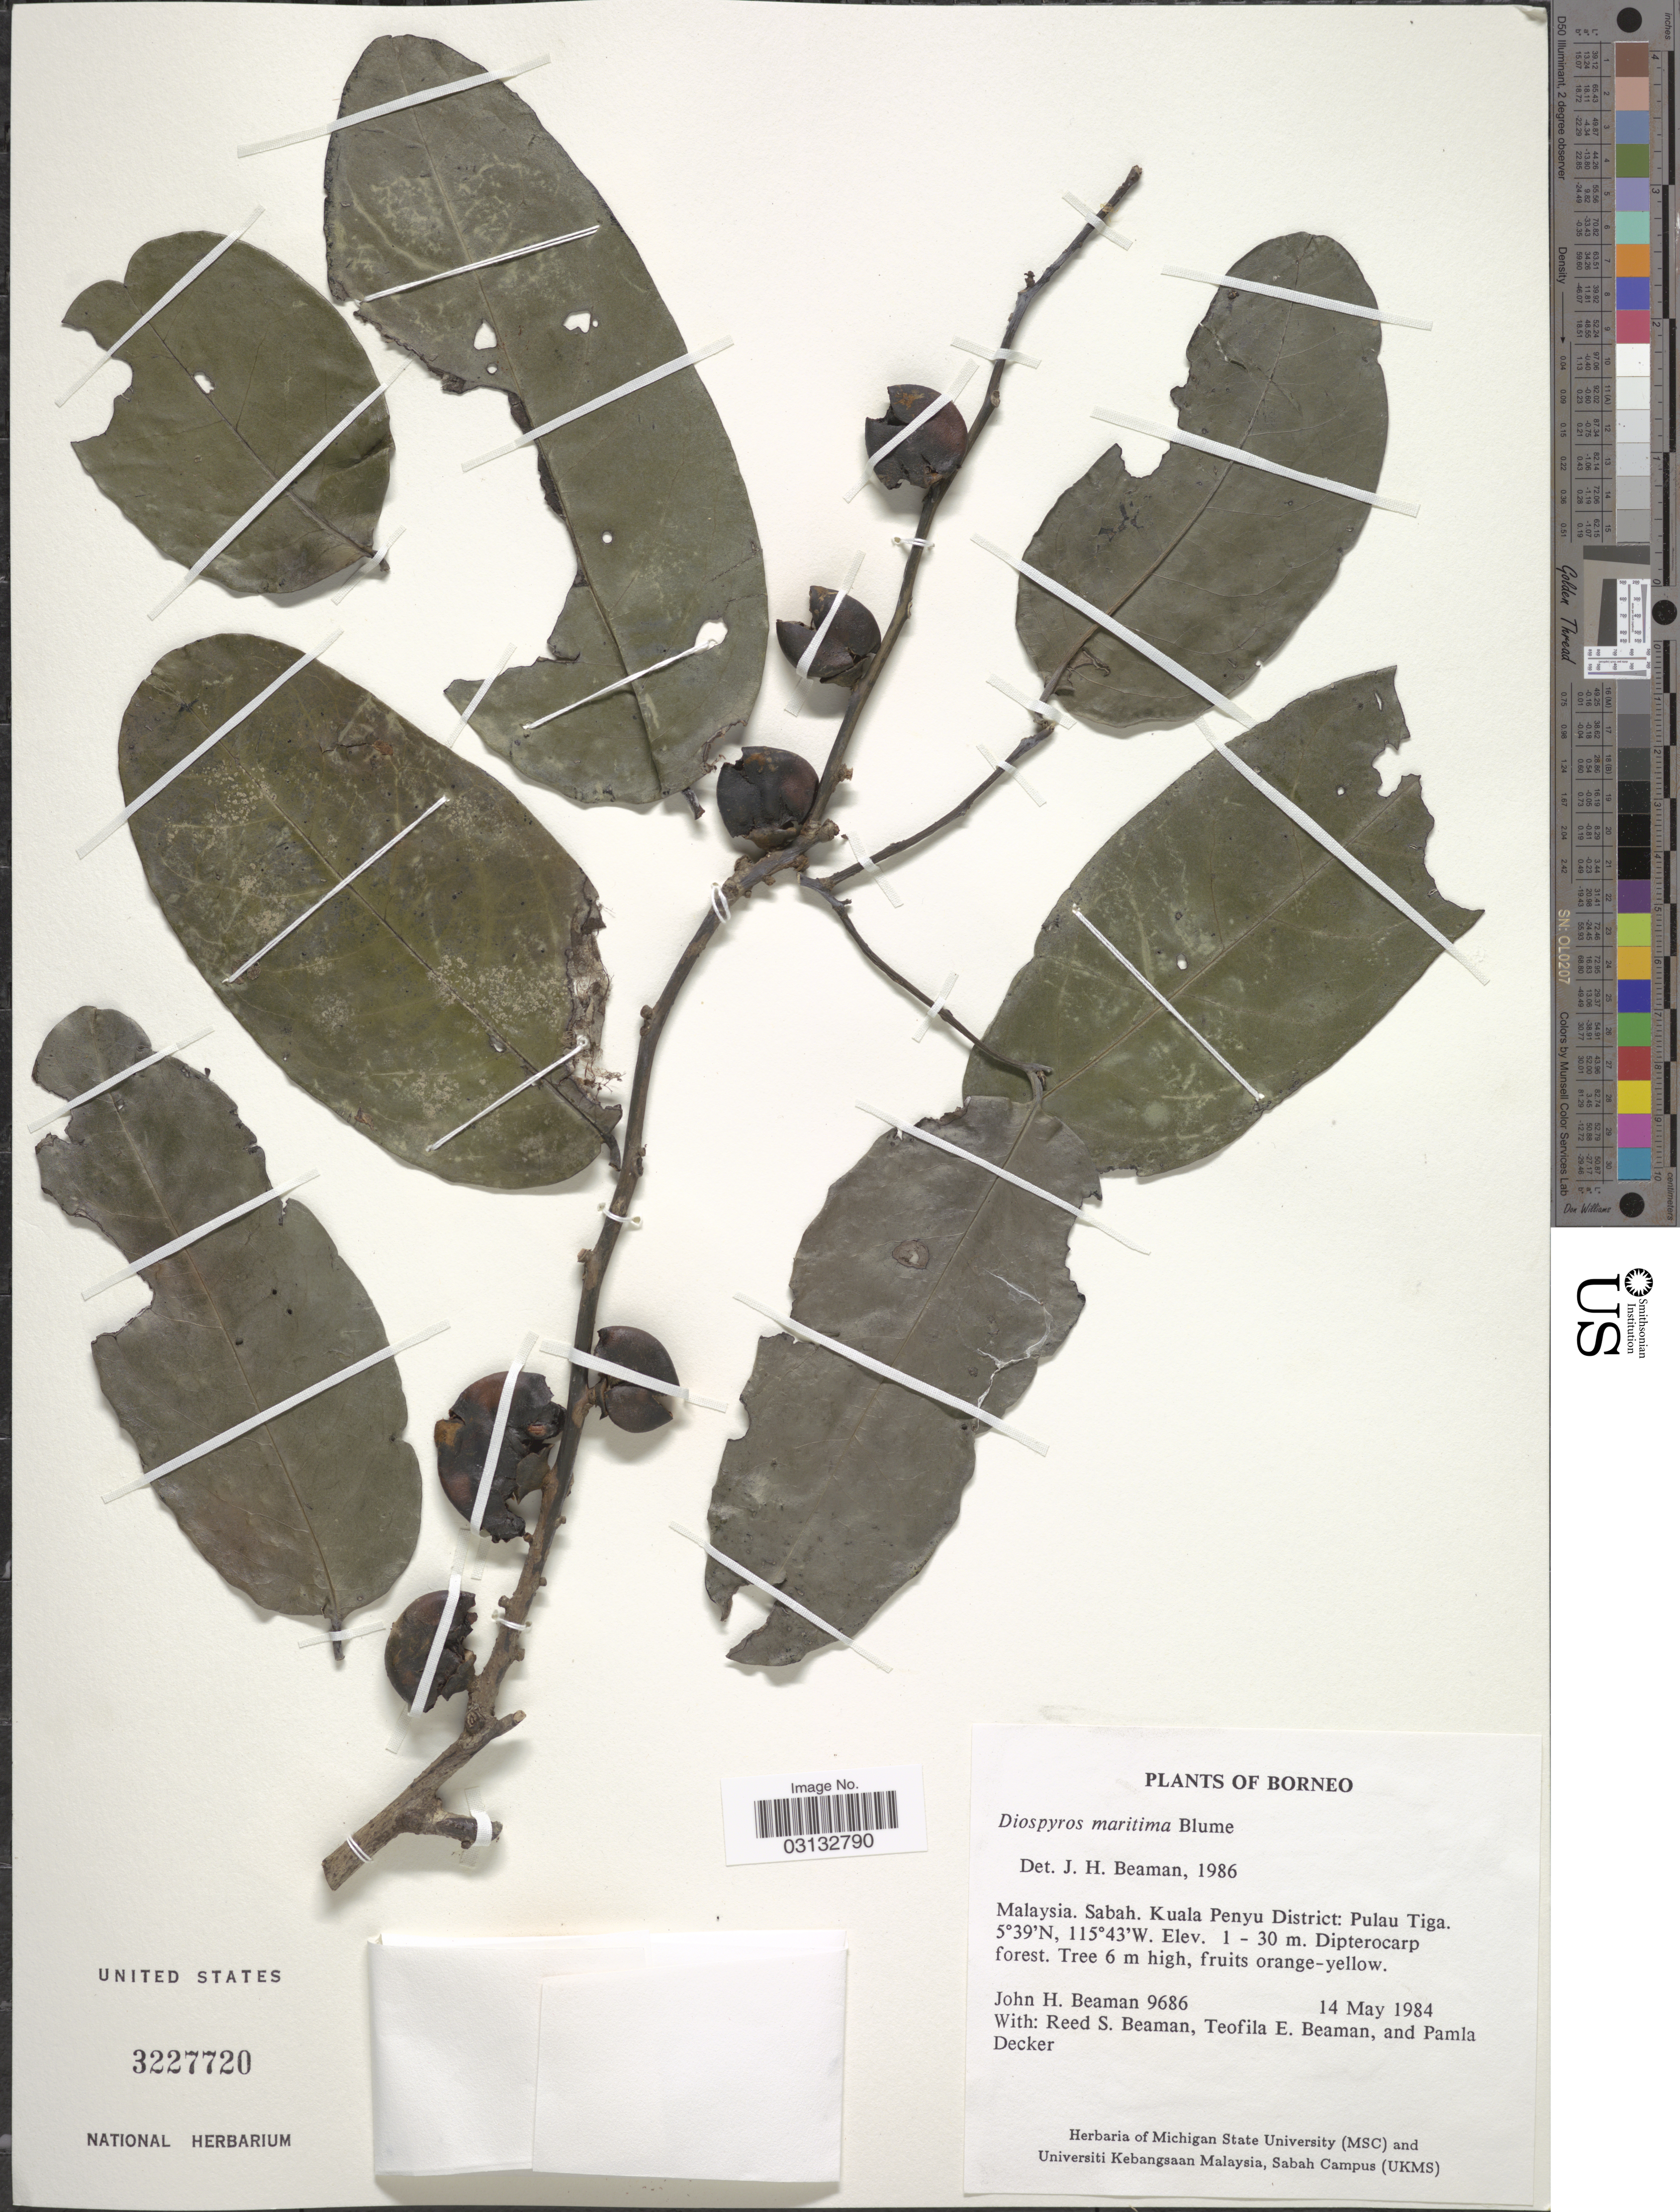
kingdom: Plantae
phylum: Tracheophyta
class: Magnoliopsida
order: Ericales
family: Ebenaceae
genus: Diospyros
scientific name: Diospyros maritima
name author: Blume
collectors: J. H. Beaman, R. S. Beaman, T. E. Beaman & P. Decker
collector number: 9686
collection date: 1984-05-14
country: Malaysia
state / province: Sabah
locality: Borneo. Kuala Penyu District: Pulau Tiga.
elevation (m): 1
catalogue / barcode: US 3227720